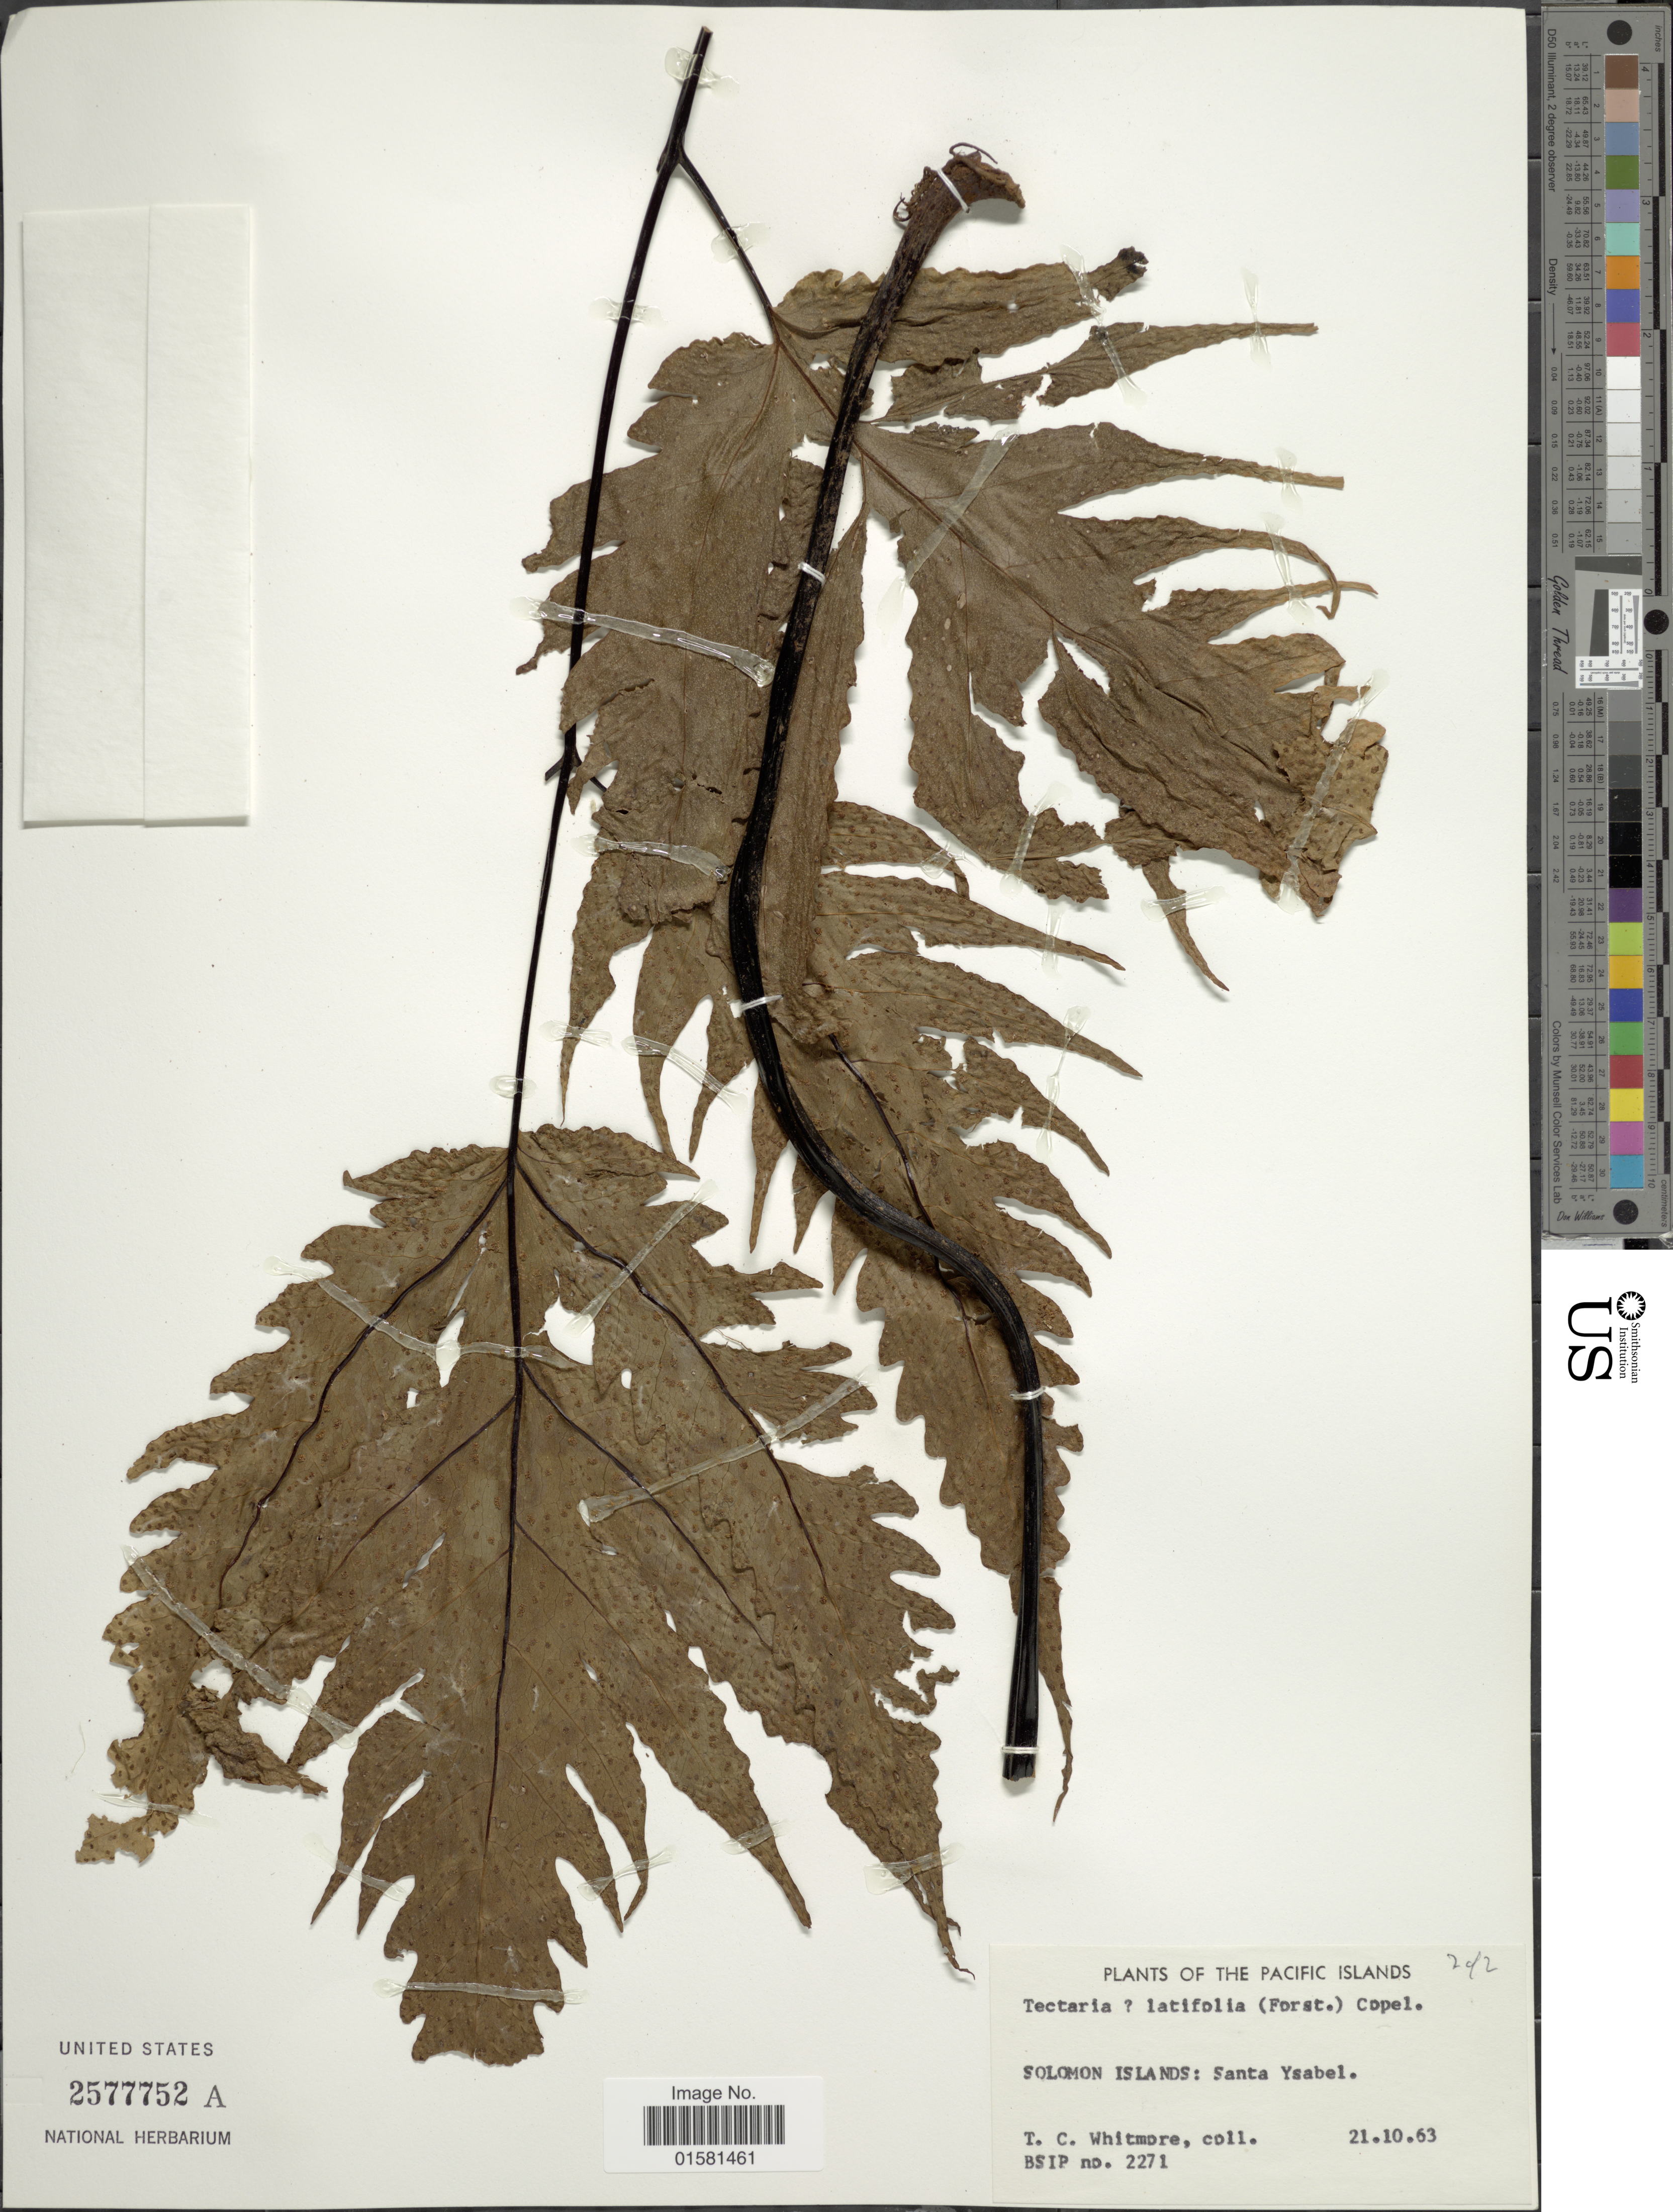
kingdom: Plantae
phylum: Tracheophyta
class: Polypodiopsida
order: Polypodiales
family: Tectariaceae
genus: Tectaria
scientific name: Tectaria latifolia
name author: (G. Forst.) Copel.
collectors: T. C. Whitmore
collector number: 2271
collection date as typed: Transcribed d/m/y: 21/10/63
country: Solomon Islands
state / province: Solomon Islands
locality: Solomon Islands: Santa Ysabel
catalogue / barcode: US 2577752A